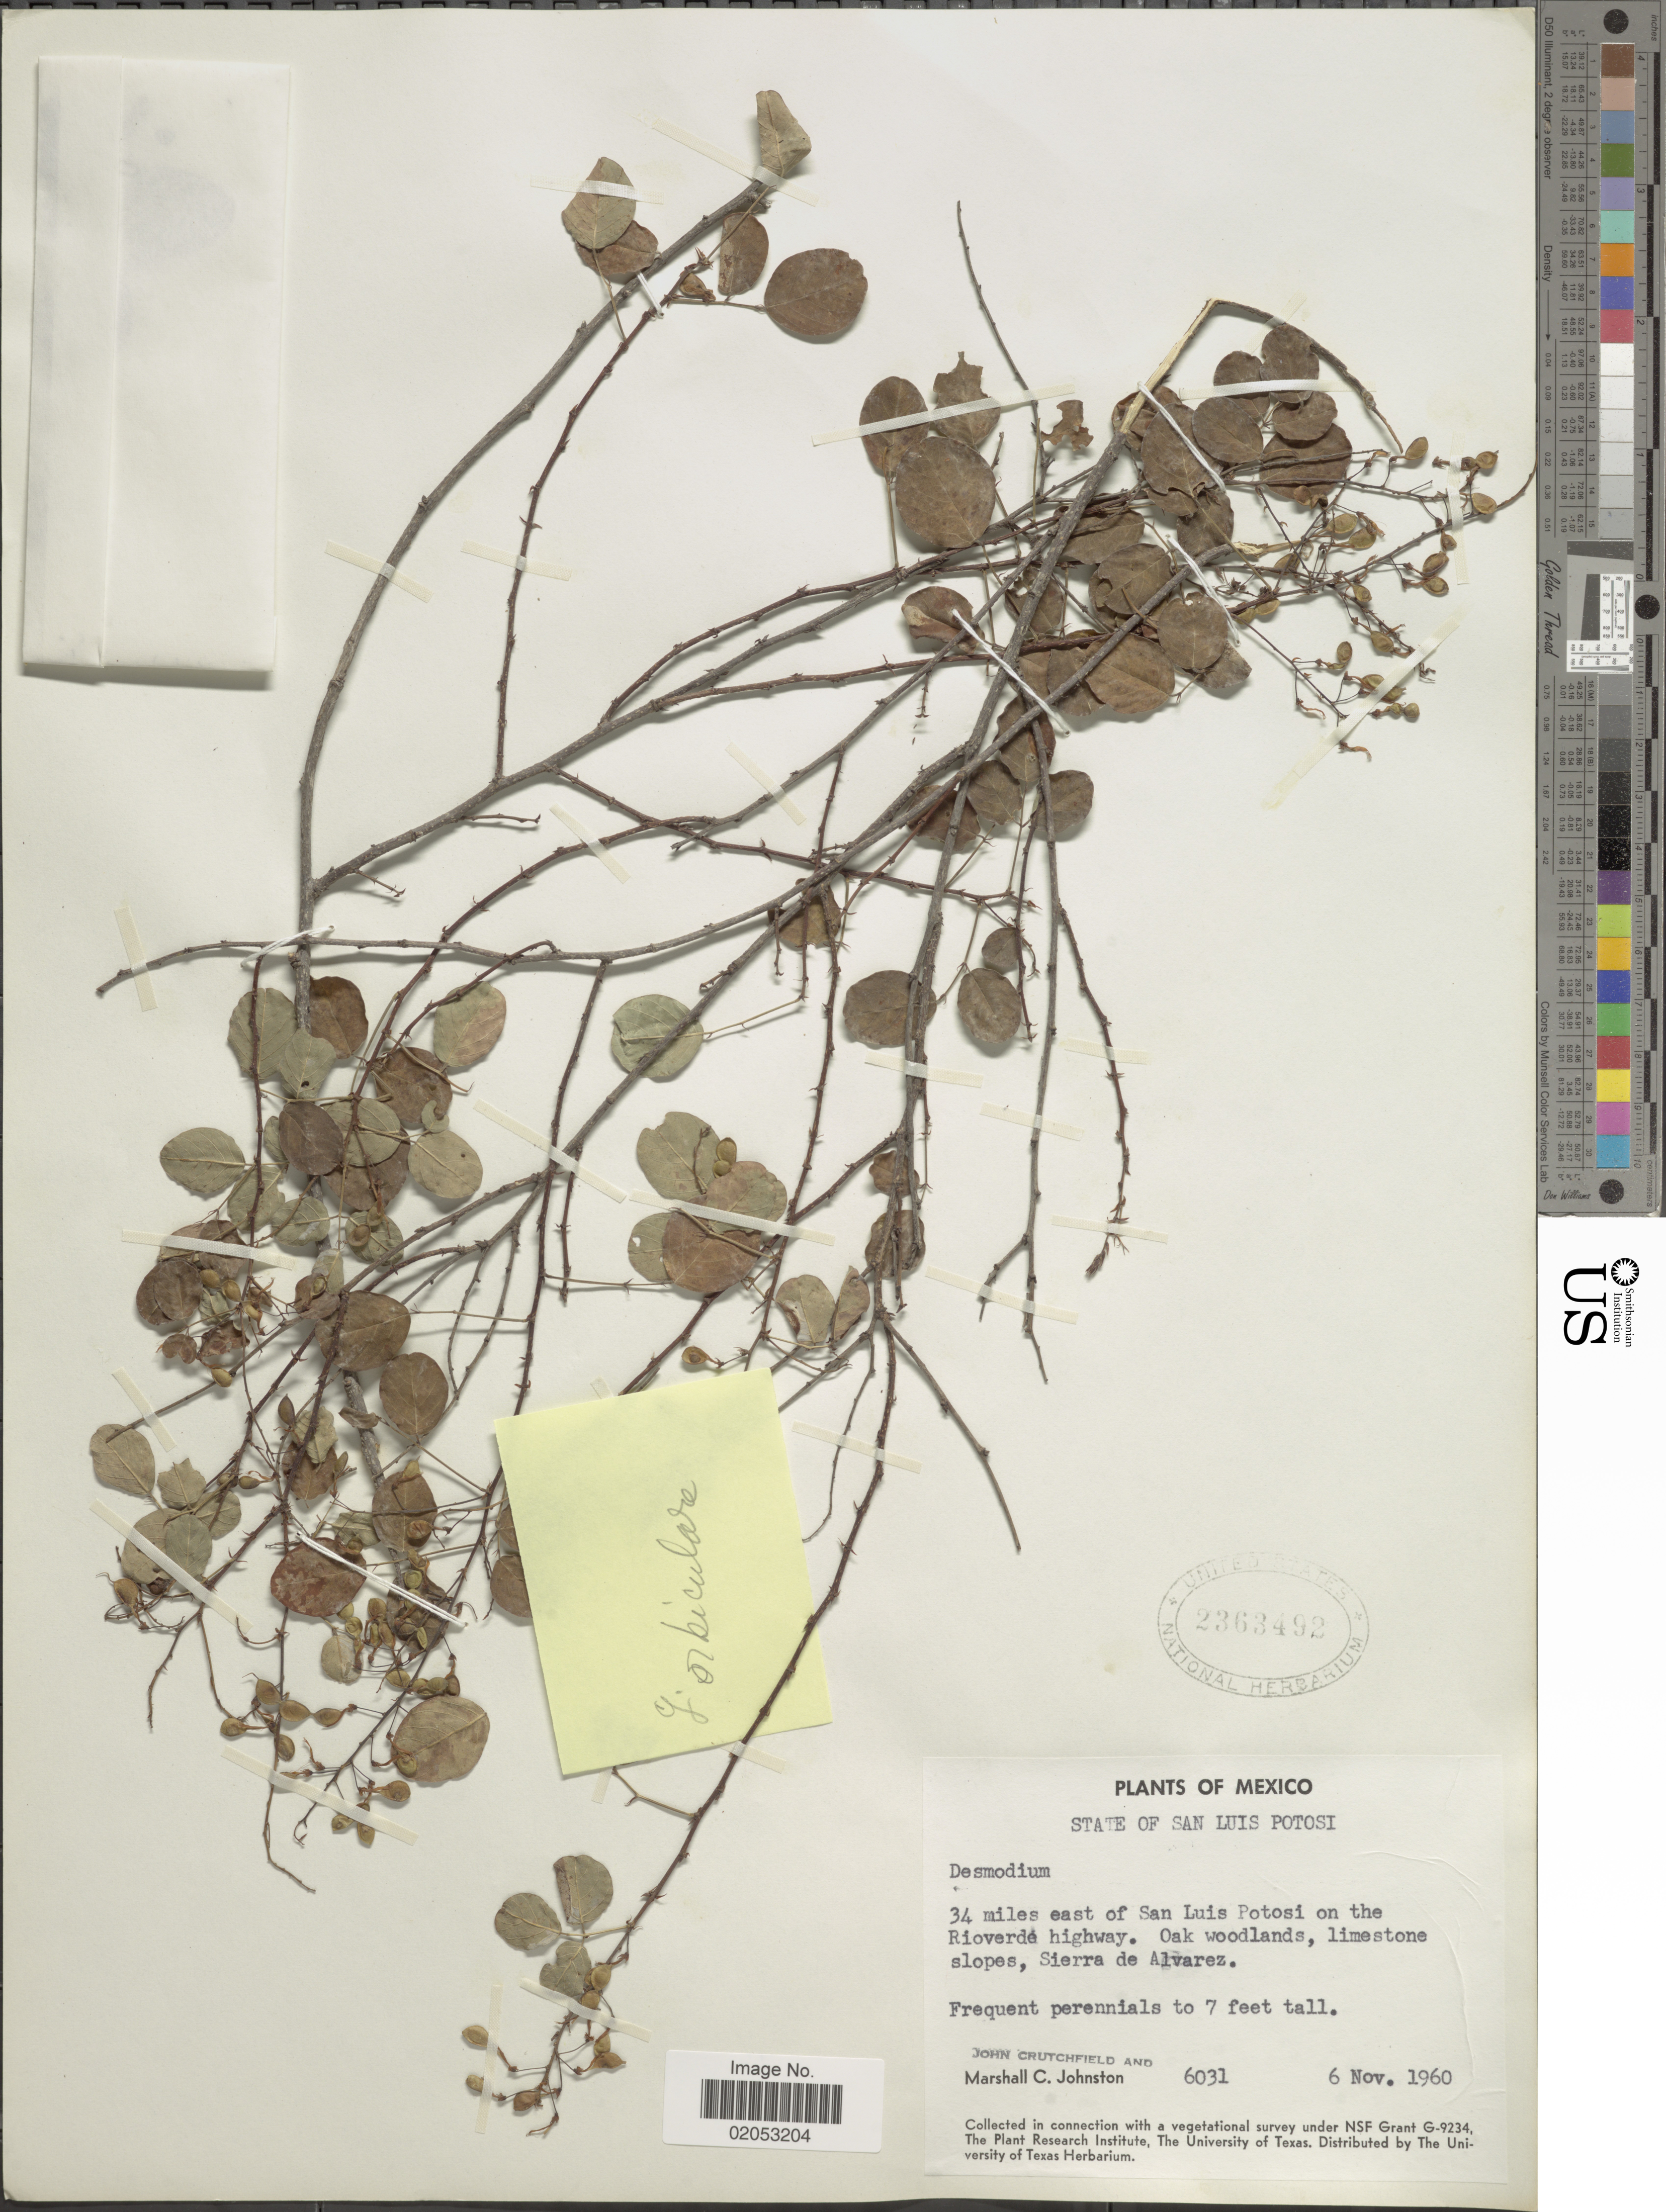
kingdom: Plantae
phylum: Tracheophyta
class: Magnoliopsida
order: Fabales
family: Fabaceae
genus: Desmodium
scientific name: Desmodium sp.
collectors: J. Crutchfield & M. Johnston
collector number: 6031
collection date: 1960-11-06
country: Mexico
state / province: San Luis Potosí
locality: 34 miles east of San Luis Potosi on the Rioverde Highway, Sierra de Alvarez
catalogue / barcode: US 2363492